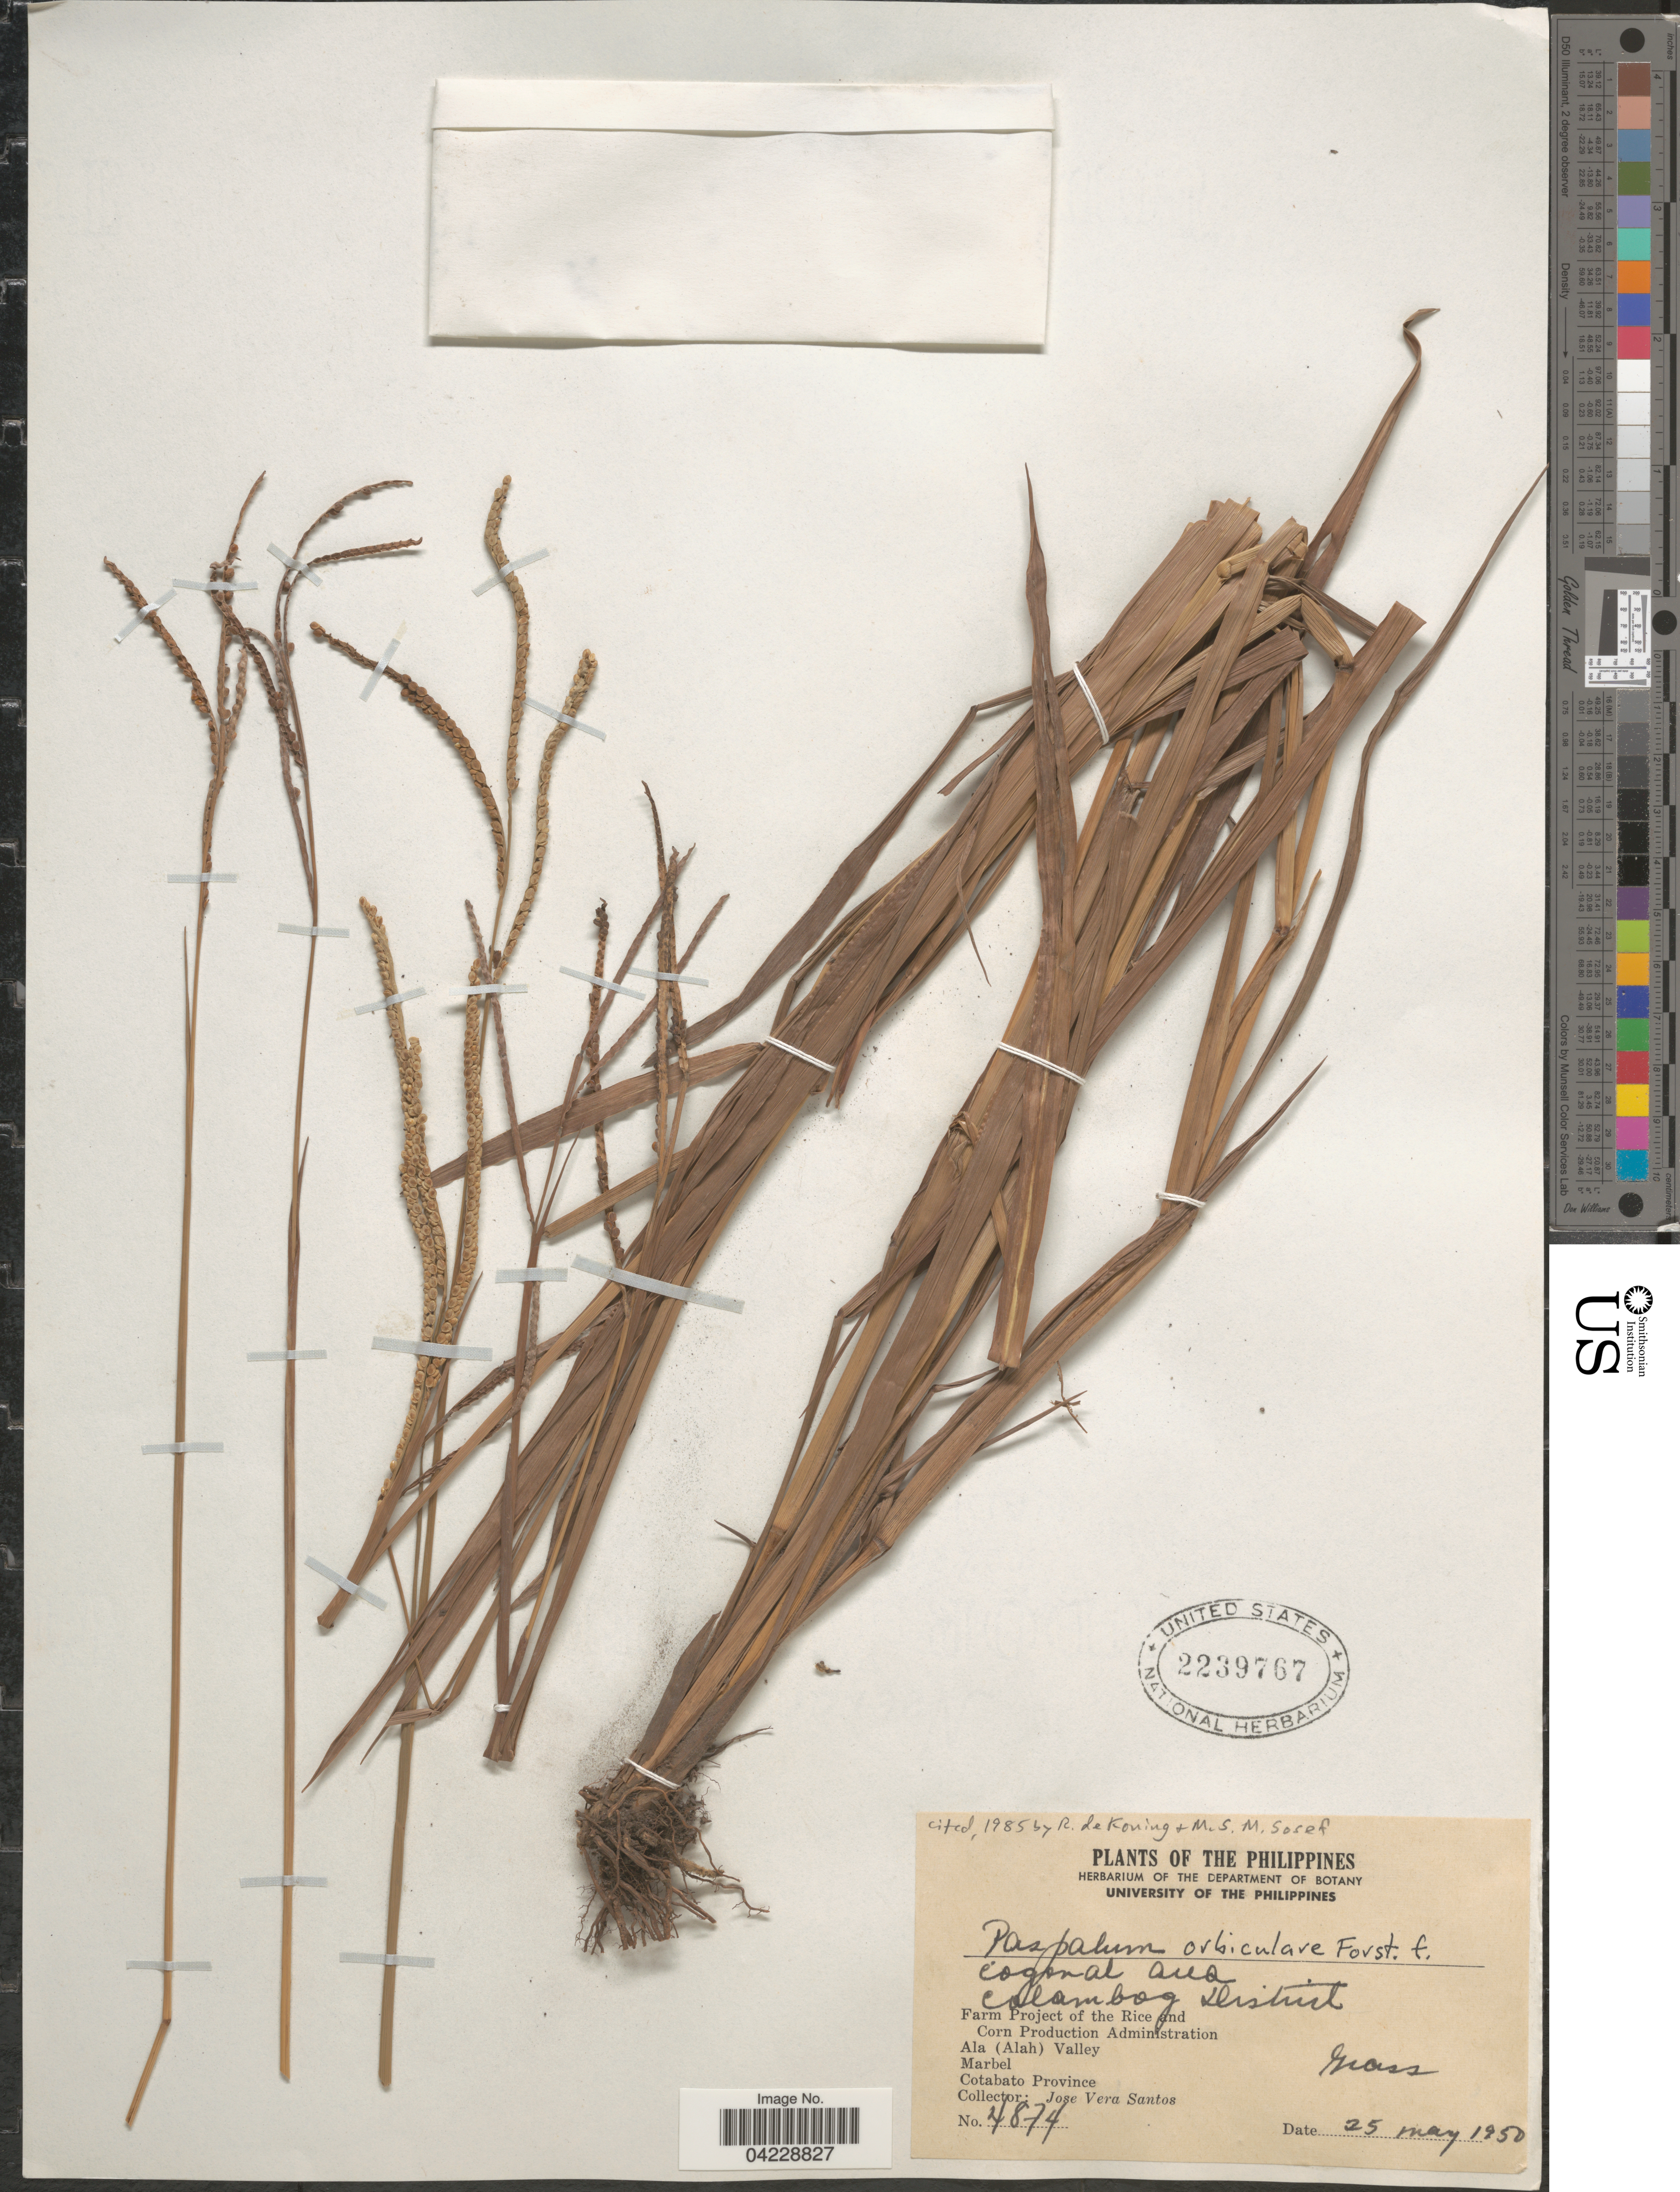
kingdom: Plantae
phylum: Tracheophyta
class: Liliopsida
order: Poales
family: Poaceae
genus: Paspalum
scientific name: Paspalum orbiculare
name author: G. Forst.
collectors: J. Vera Santos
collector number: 4874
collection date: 1950-05-25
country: Philippines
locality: Cogonal area. Calambog District. Farm Project of the Rice and Corn Production Administration. Ala (Alah) Valley. Marbel. Cotabato Province.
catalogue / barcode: US 2239767